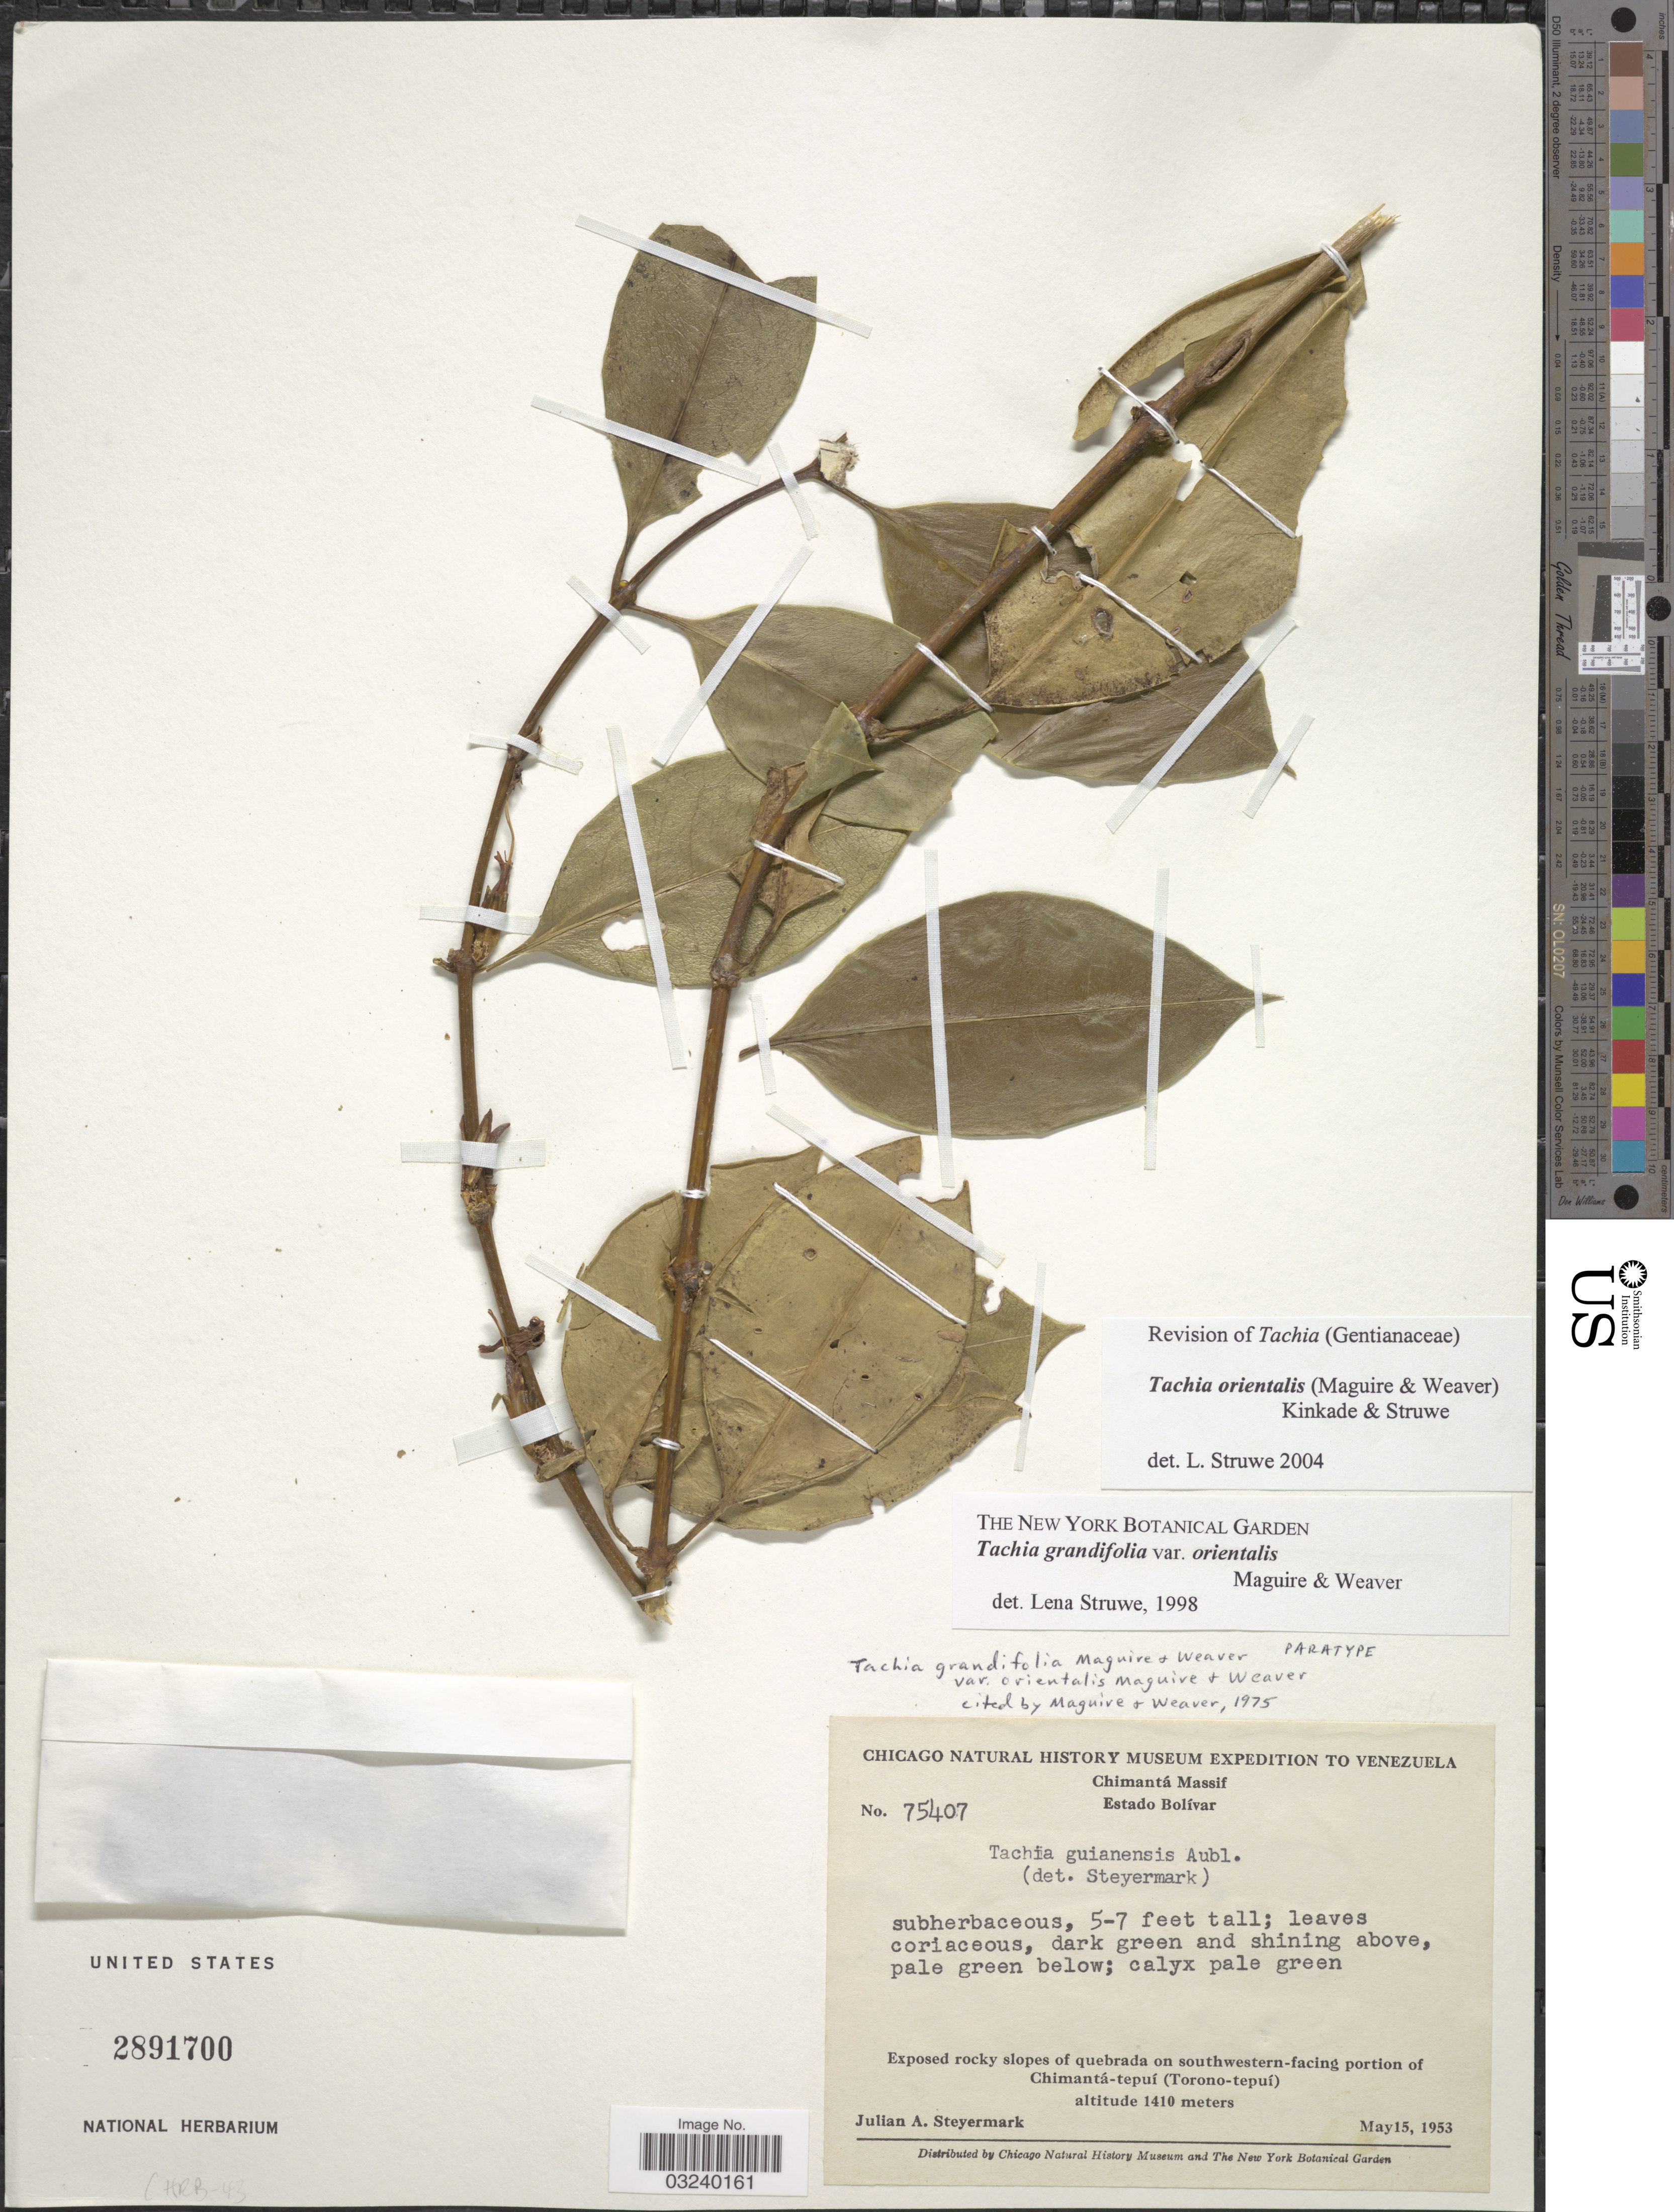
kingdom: Plantae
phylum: Tracheophyta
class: Magnoliopsida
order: Gentianales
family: Gentianaceae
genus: Tachia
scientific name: Tachia orientalis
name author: (Maguire & Weaver) Struwe & Kinkade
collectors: J. Steyermark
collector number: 75407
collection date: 1953-05-15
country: Venezuela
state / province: Bolivar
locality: Chimantá Massif, Exposed rocky slopes of quebrada on southwestern-facing portion of Chimantá-tepuí (Torono-tepuí).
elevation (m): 1410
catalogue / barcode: US 2891700